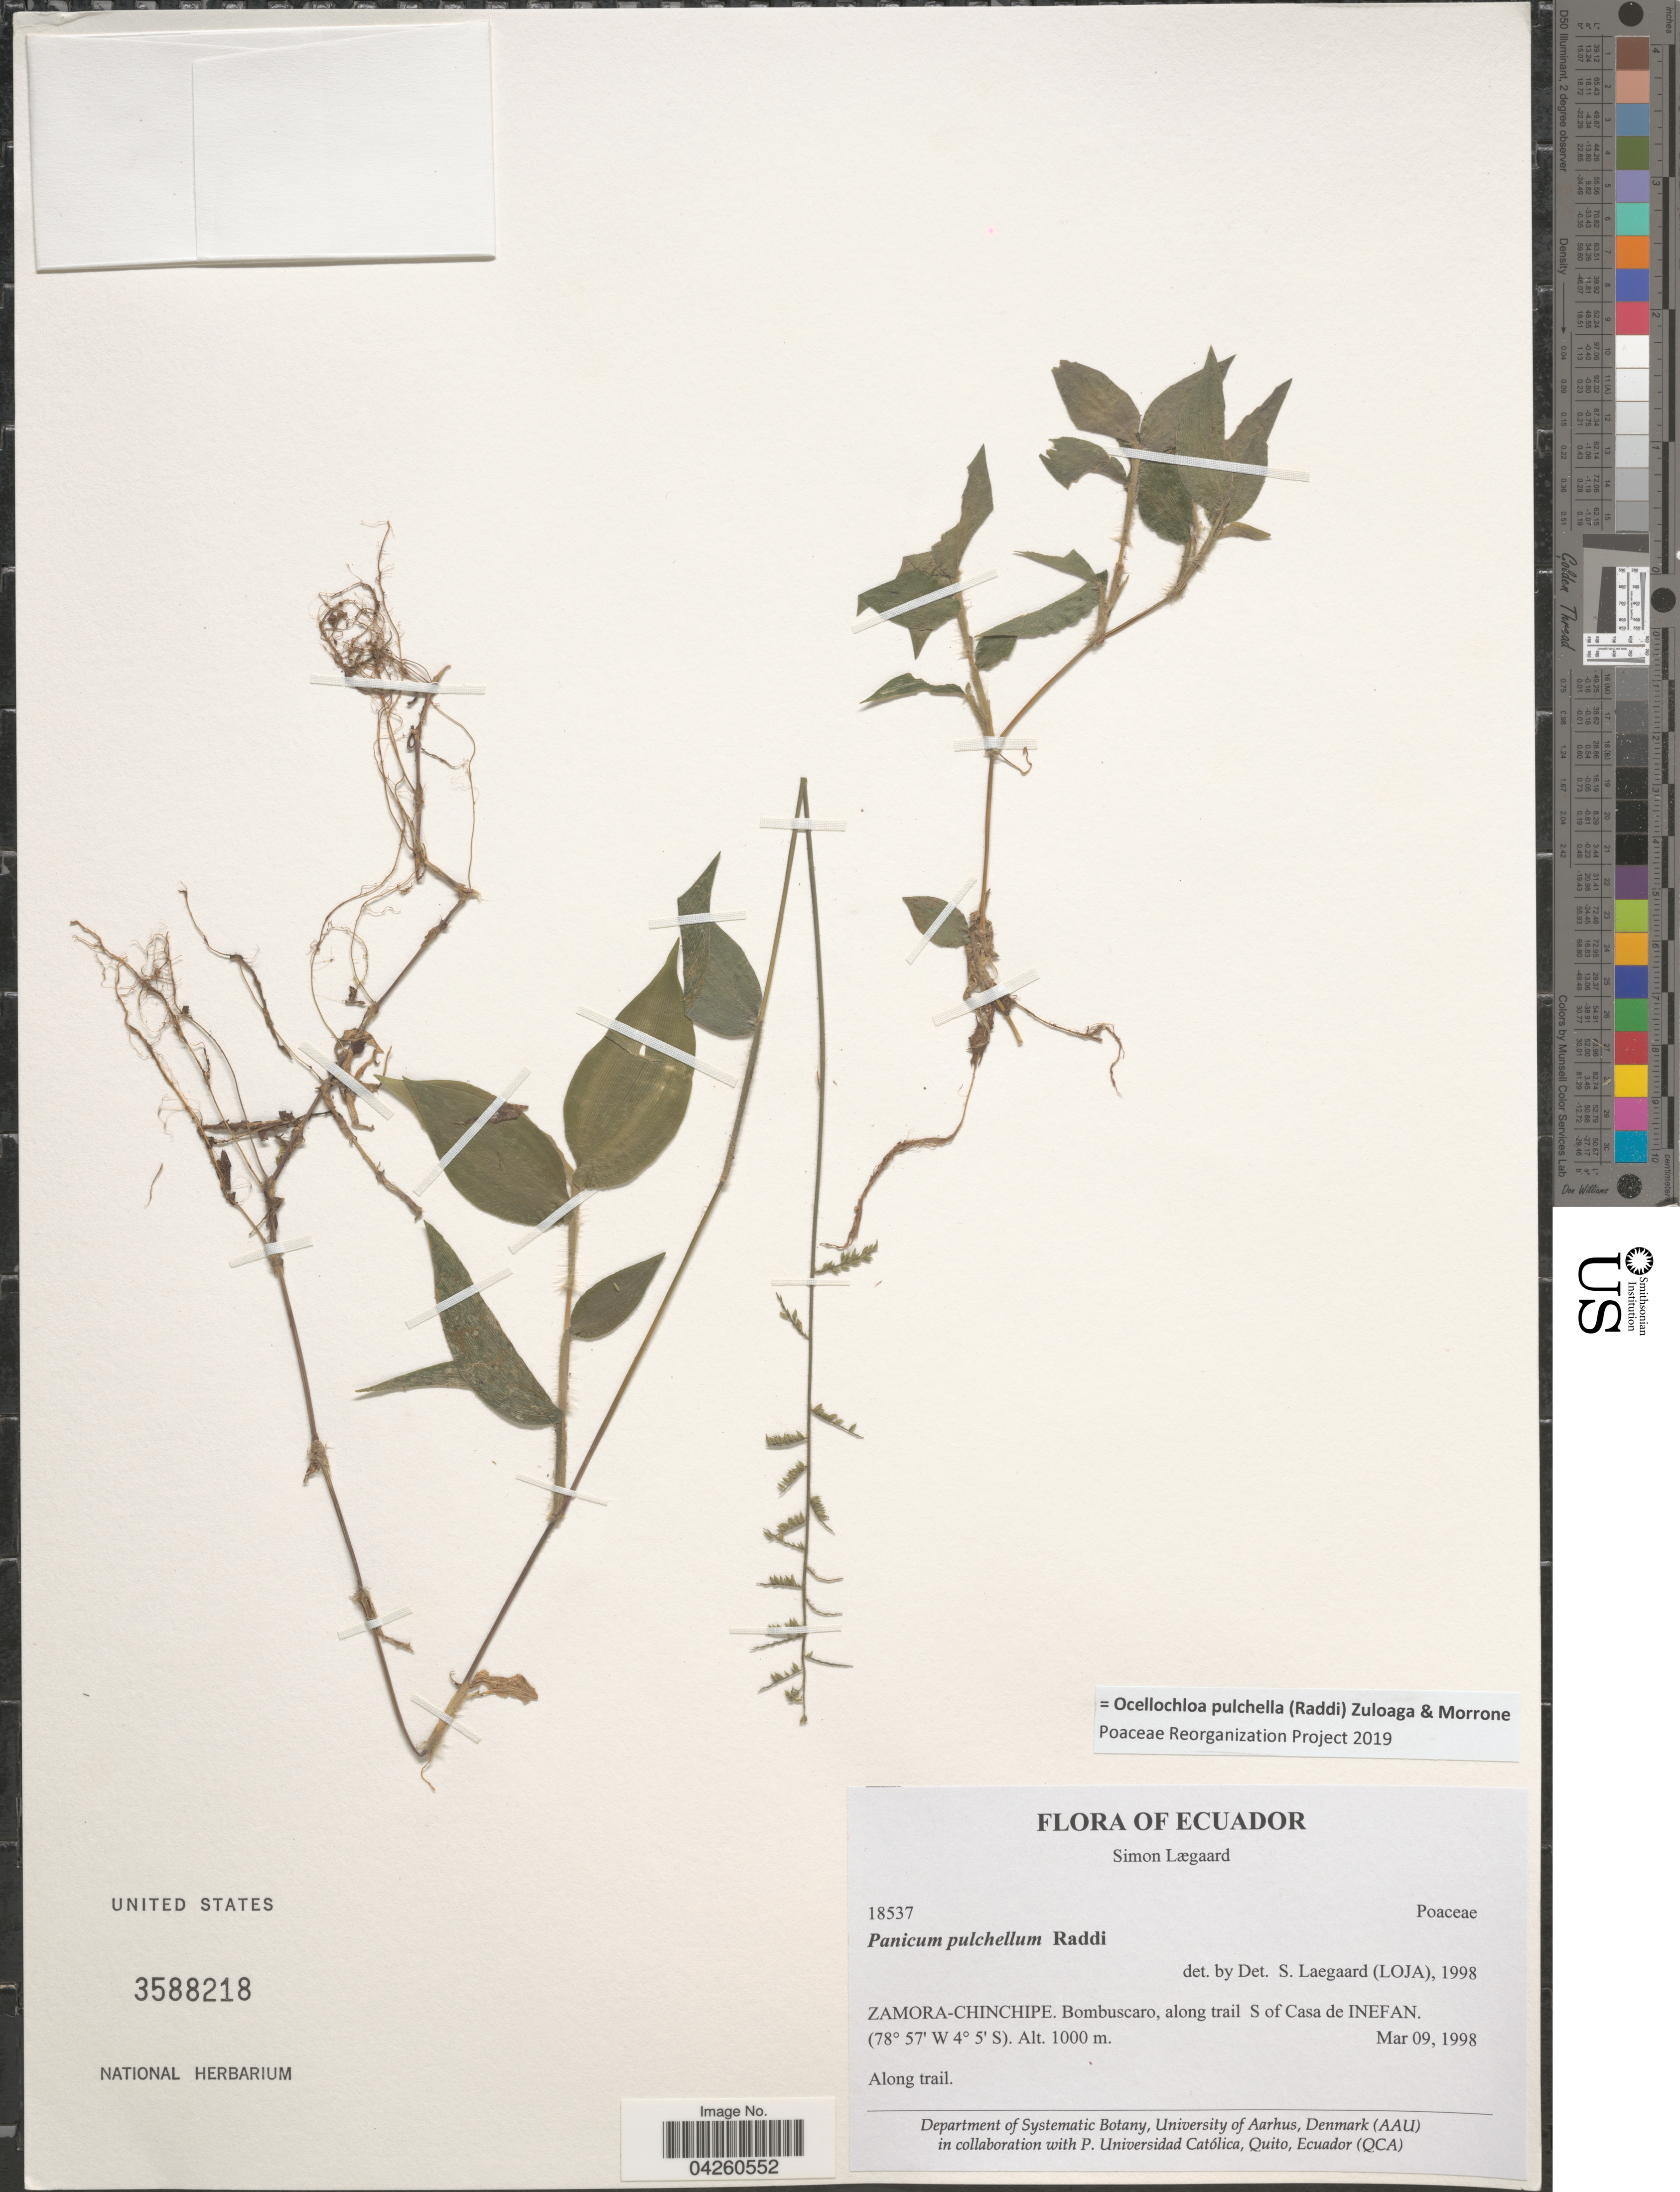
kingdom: Plantae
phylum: Tracheophyta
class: Liliopsida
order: Poales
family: Poaceae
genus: Ocellochloa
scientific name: Ocellochloa pulchella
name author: (Raddi) Zuloaga & Morrone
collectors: S. Lægaard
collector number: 18537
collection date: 1998-03-09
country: Ecuador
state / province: Zamora-Chinchipe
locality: Zamora-Chinchipe. Bombuscaro, along trail S of Casa de Inefan. Along trail.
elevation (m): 1000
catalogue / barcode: US 3588218